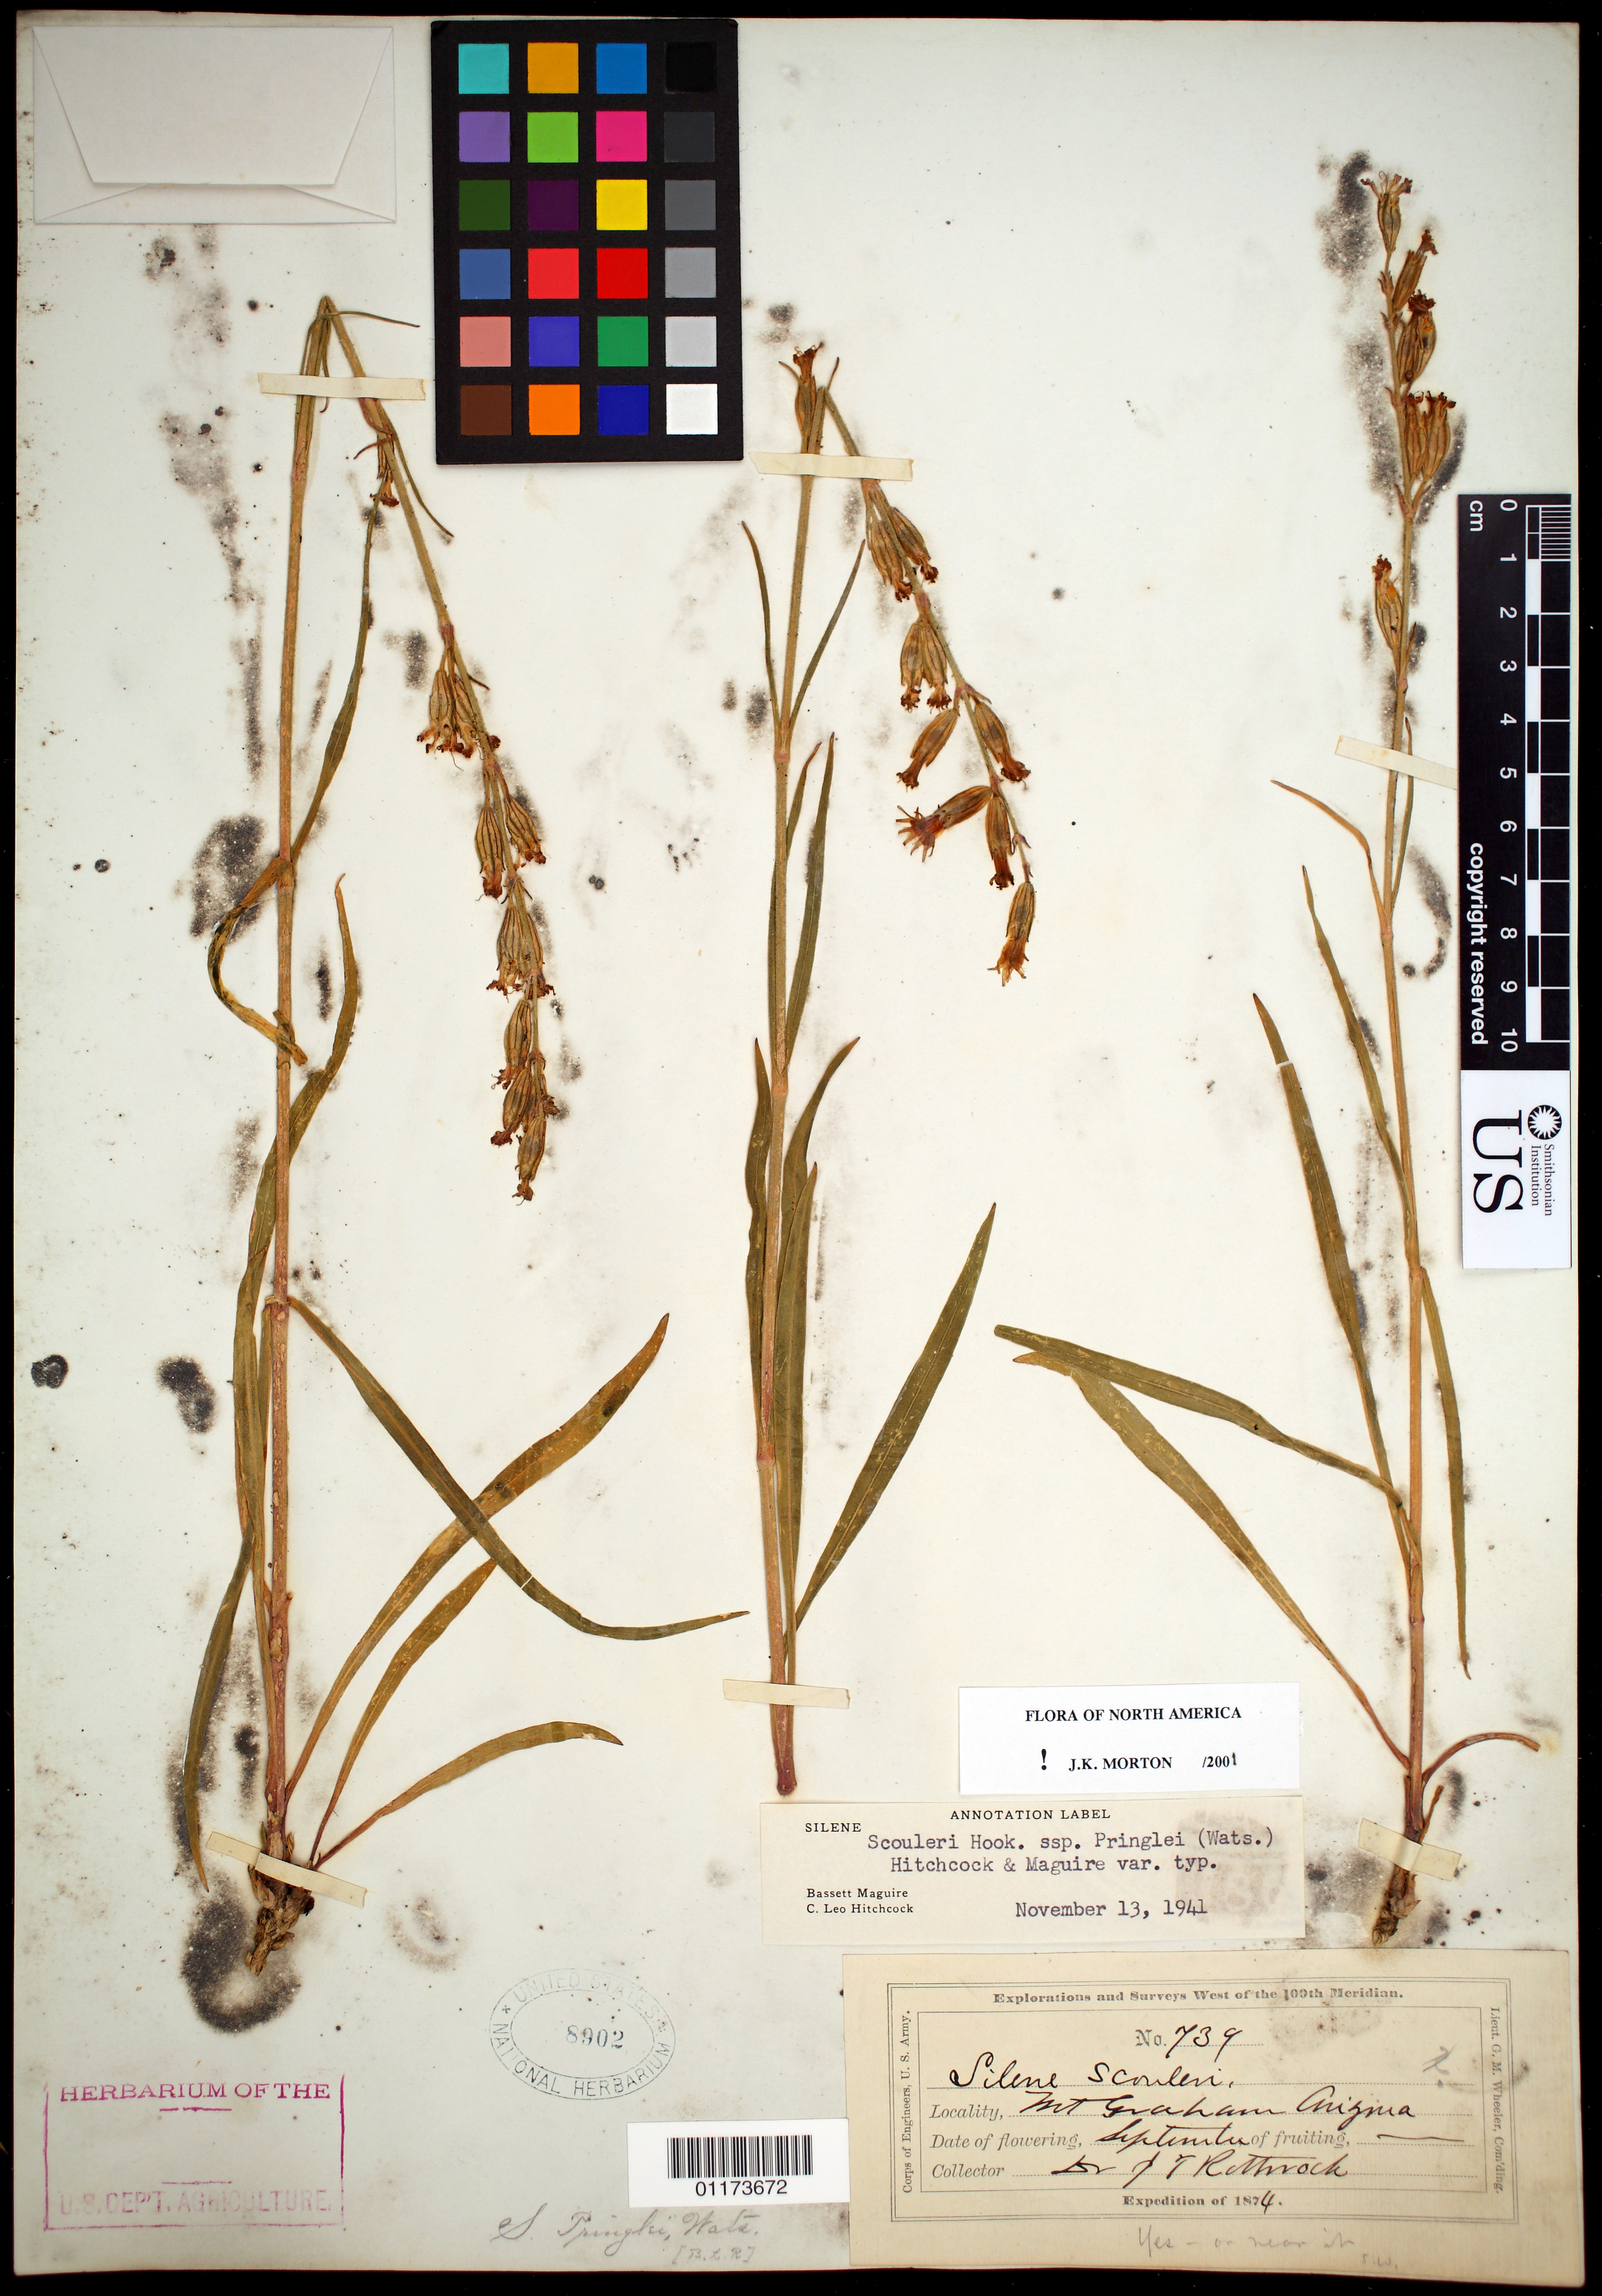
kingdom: Plantae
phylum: Tracheophyta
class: Magnoliopsida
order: Caryophyllales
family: Caryophyllaceae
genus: Silene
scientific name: Silene scouleri subsp. pringlei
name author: (S. Watson) C.L. Hitchc. & Maguire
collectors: J. T. Rothrock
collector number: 739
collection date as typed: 1874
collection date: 1874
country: United States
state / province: Arizona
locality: Mt. Graham.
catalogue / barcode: US 8902